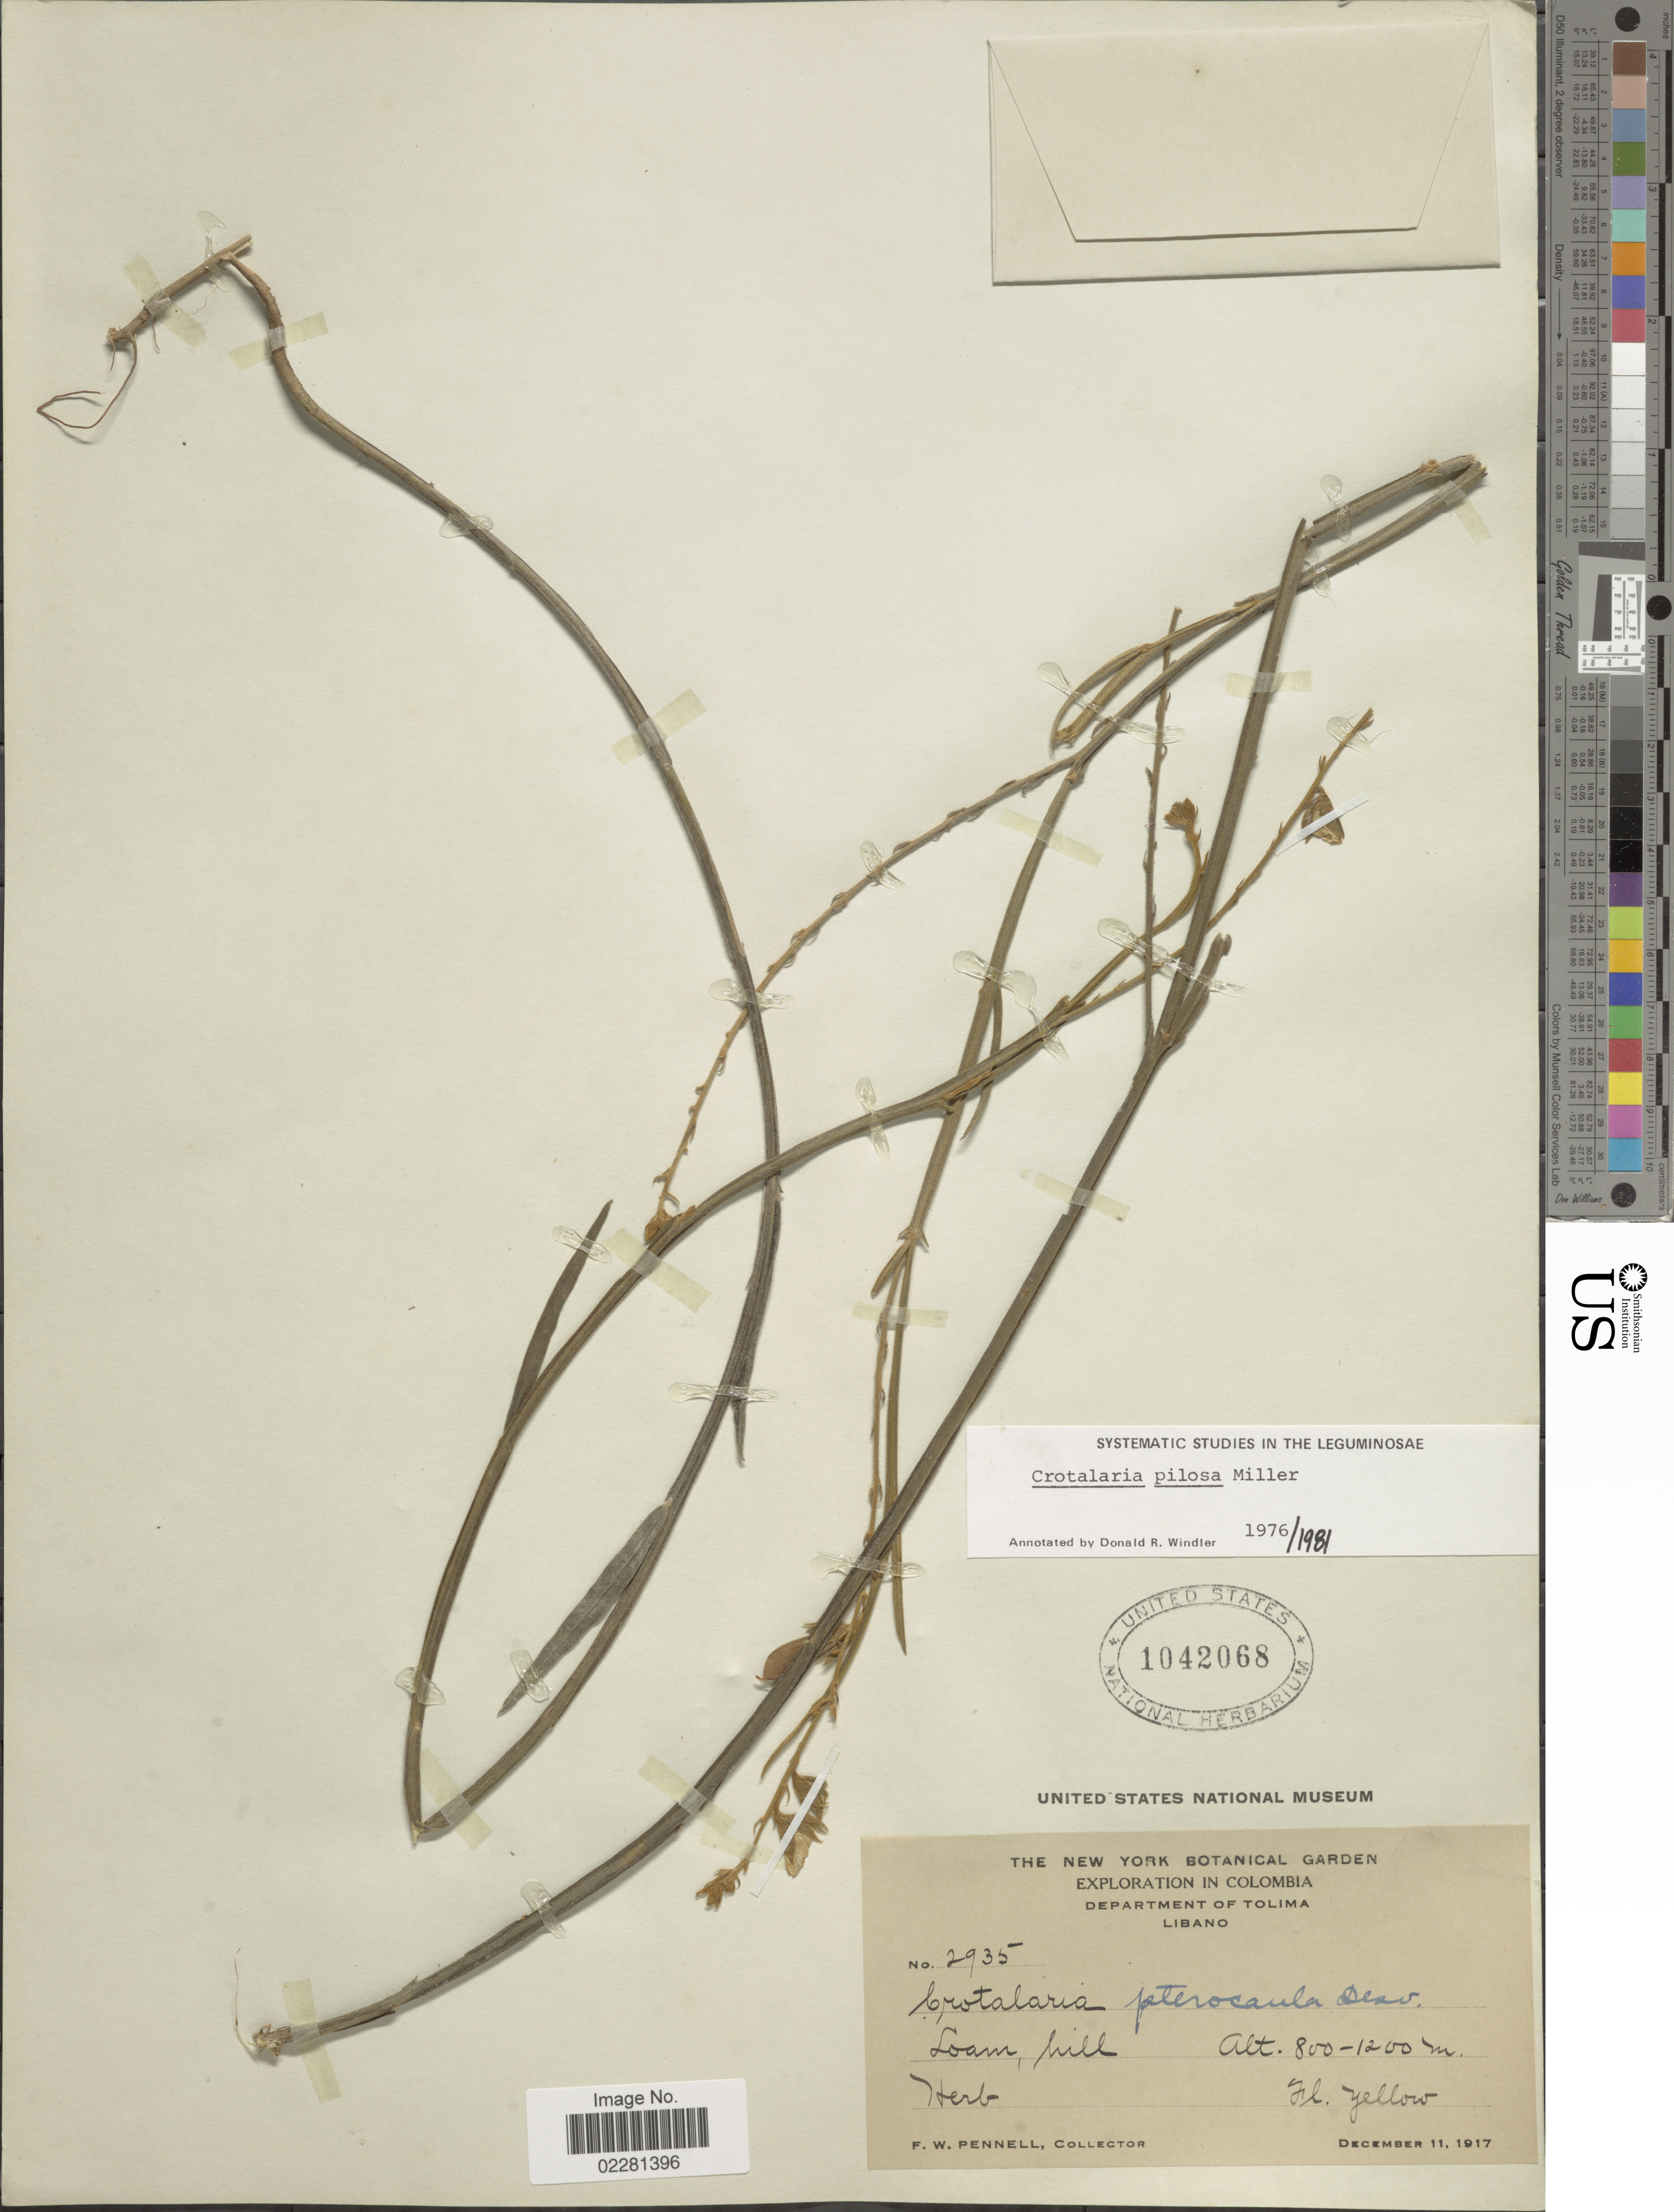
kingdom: Plantae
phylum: Tracheophyta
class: Magnoliopsida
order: Fabales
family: Fabaceae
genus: Crotalaria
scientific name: Crotalaria pilosa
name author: Mill.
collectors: F. W. Pennell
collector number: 2935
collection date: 1917-12-11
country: Colombia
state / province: Tolima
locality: Libano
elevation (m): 800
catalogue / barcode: US 1042068